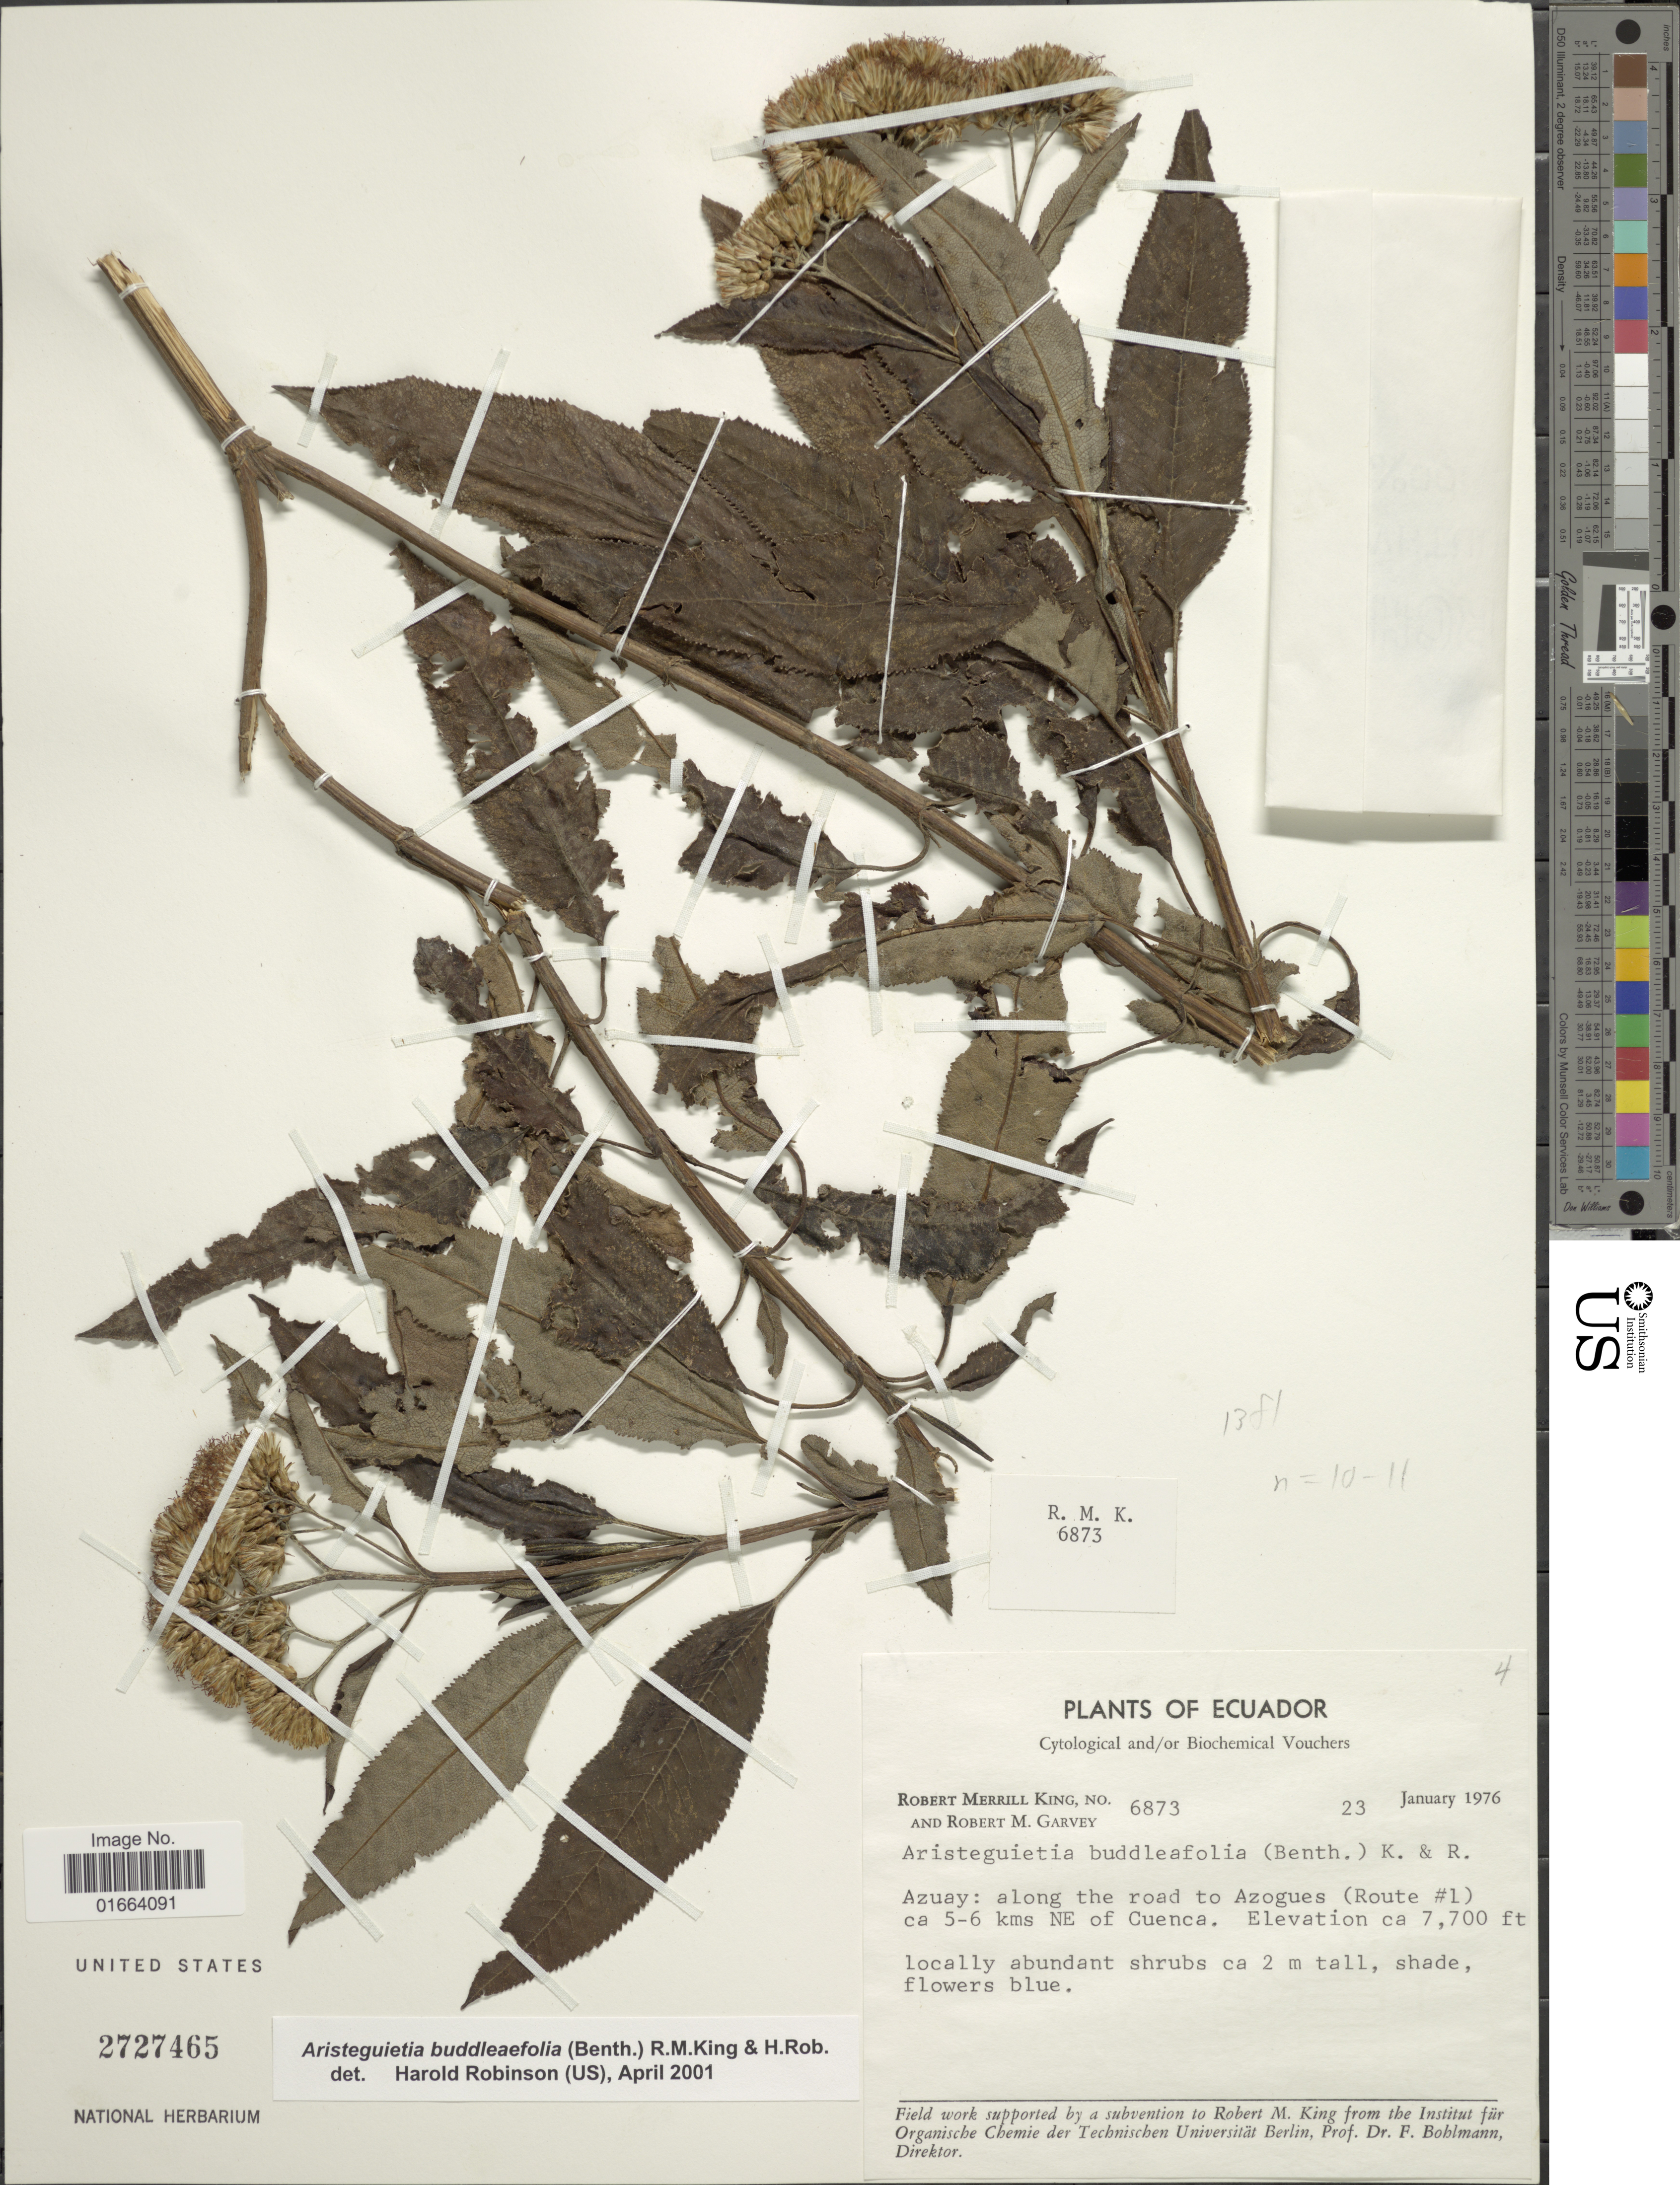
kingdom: Plantae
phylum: Tracheophyta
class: Magnoliopsida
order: Asterales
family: Asteraceae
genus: Aristeguietia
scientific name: Aristeguietia buddleaefolia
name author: (Benth.) R.M. King & H. Rob.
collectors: R. M. King & R. Garvey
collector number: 6873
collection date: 1976-01-23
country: Ecuador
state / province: Azuay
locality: Along the road to Azogues (Route #1) ca 5-6 kms NE of Cuenca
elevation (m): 2347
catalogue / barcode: US 2727465